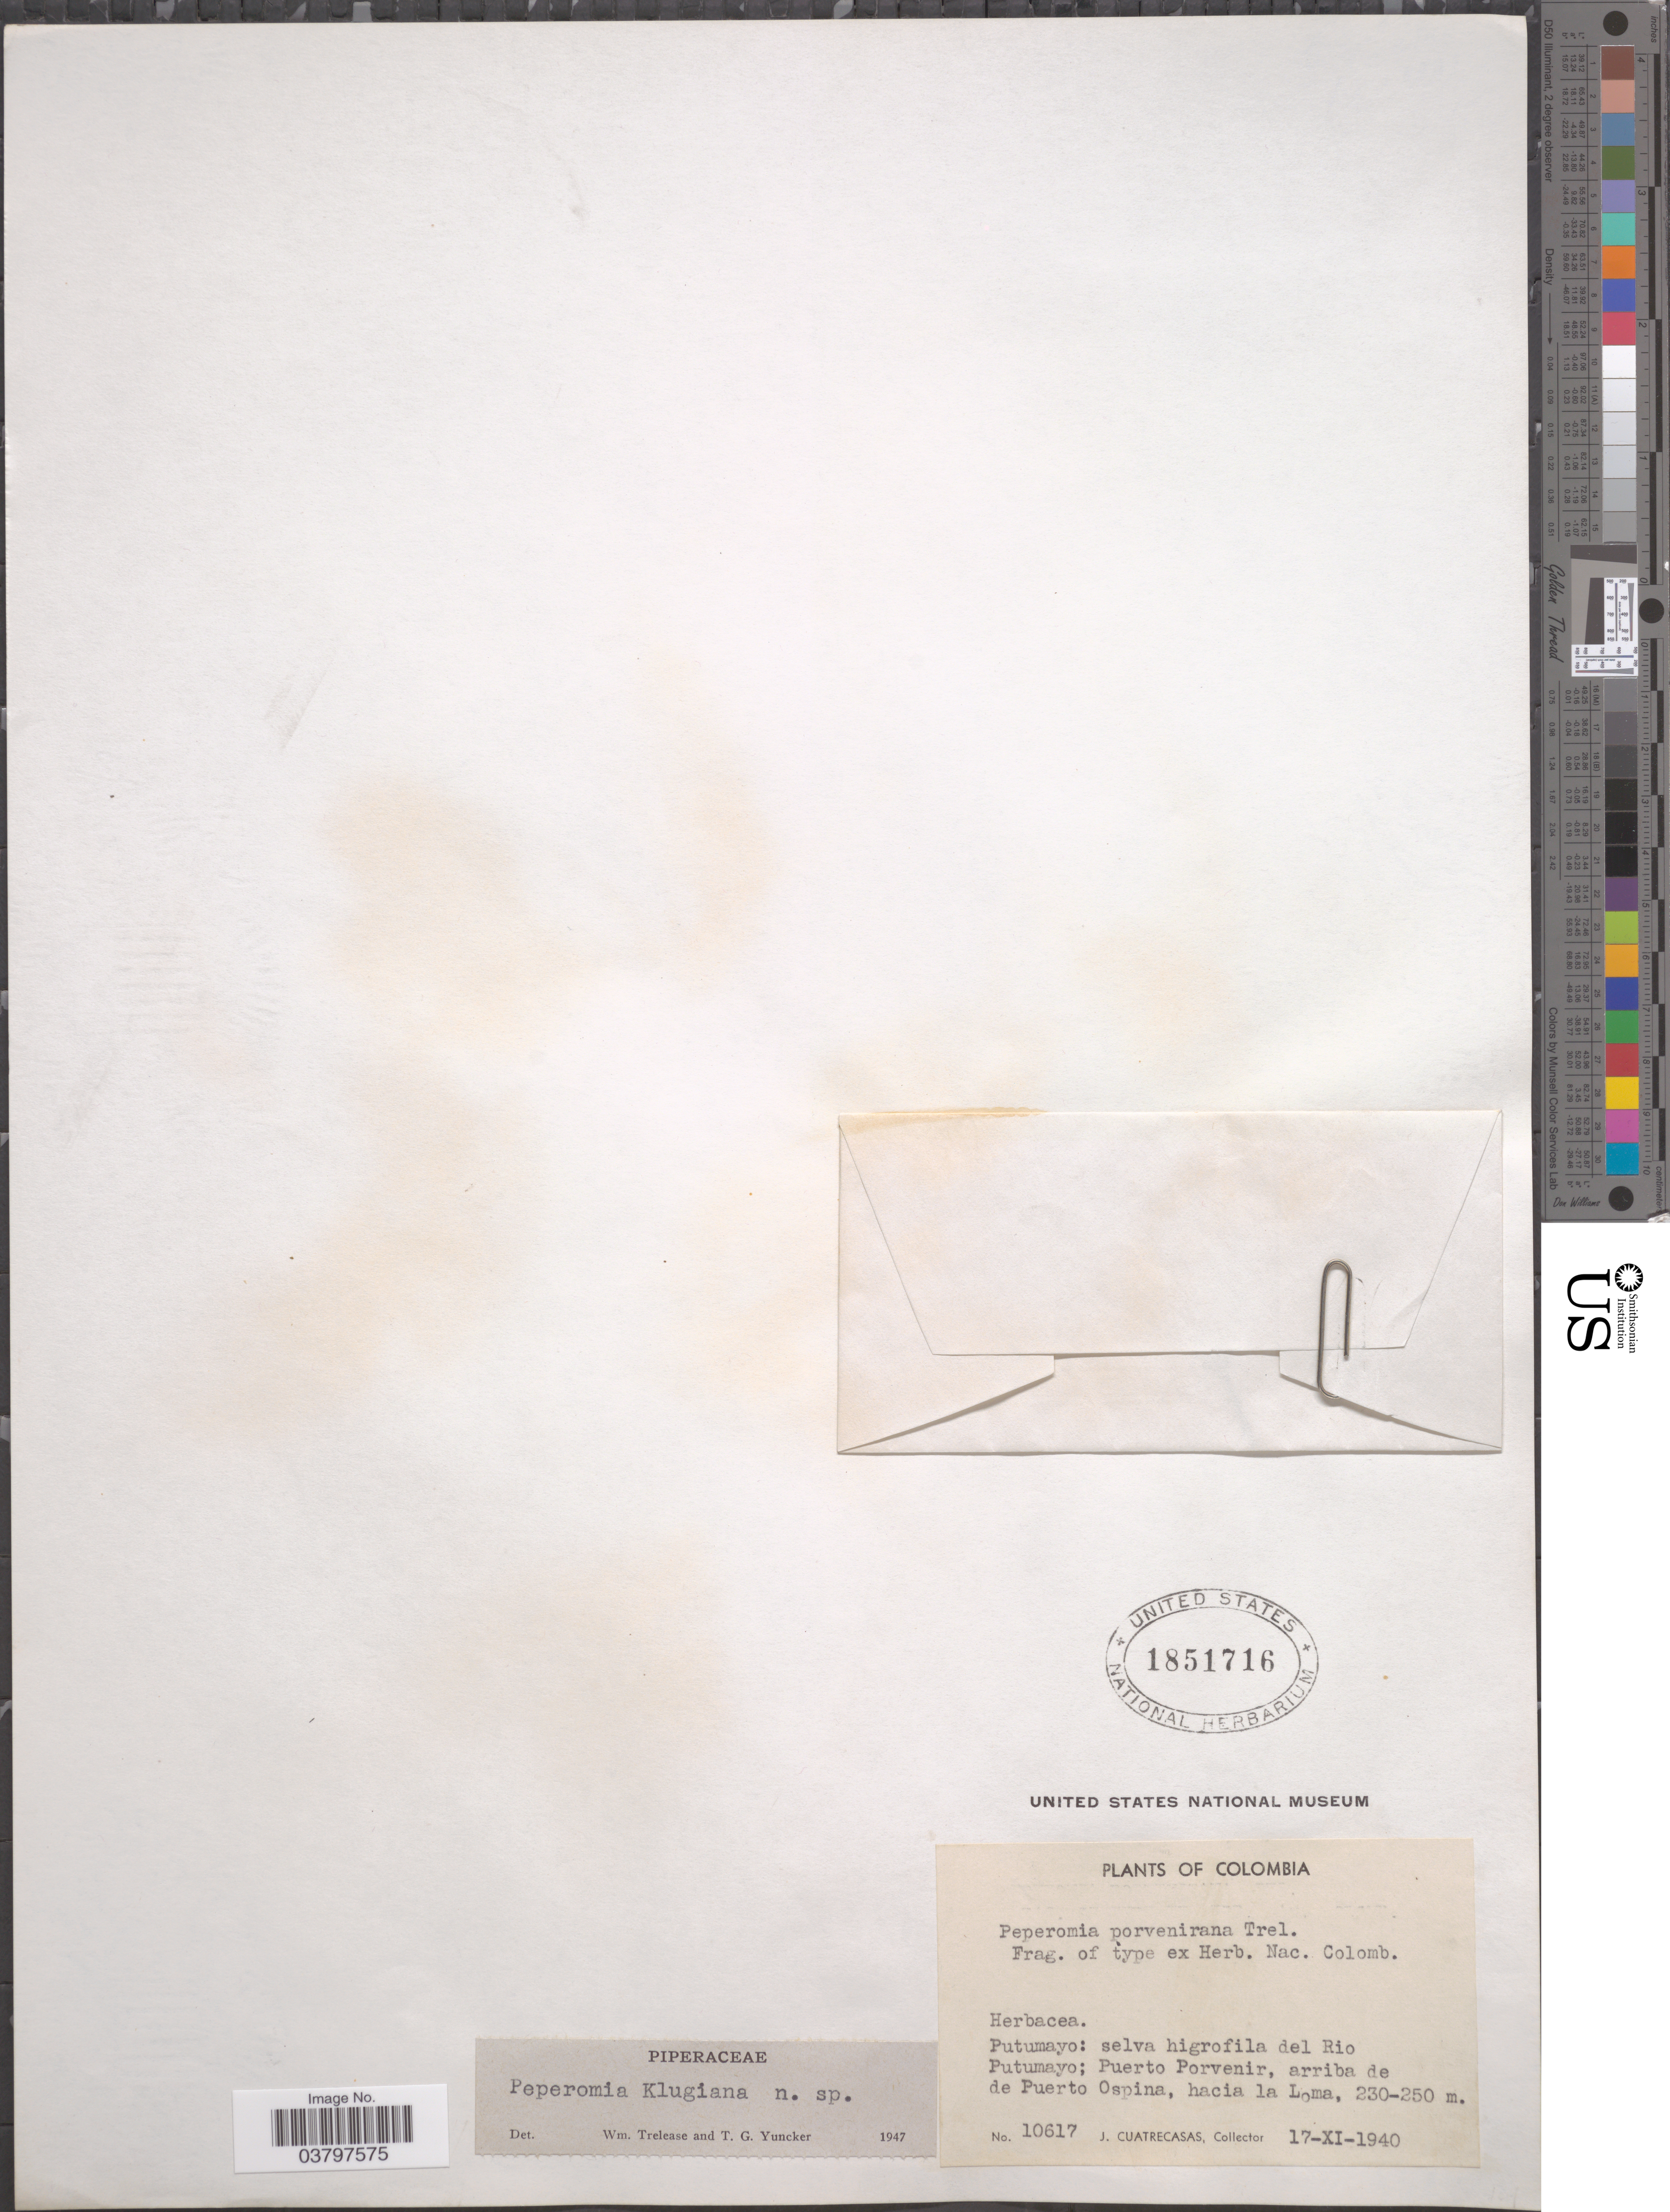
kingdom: Plantae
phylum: Tracheophyta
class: Magnoliopsida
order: Piperales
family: Piperaceae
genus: Peperomia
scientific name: Peperomia klugiana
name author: Trel. & Yunck.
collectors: J. Cuatrecasas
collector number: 10617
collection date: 1940-11-17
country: Colombia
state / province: Putumayo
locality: Selva higrofila del Rio Putumayo; Puerto Porvenir, arriba de de Puerto Ospina, hacia la Loma.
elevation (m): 230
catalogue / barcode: US 1851716